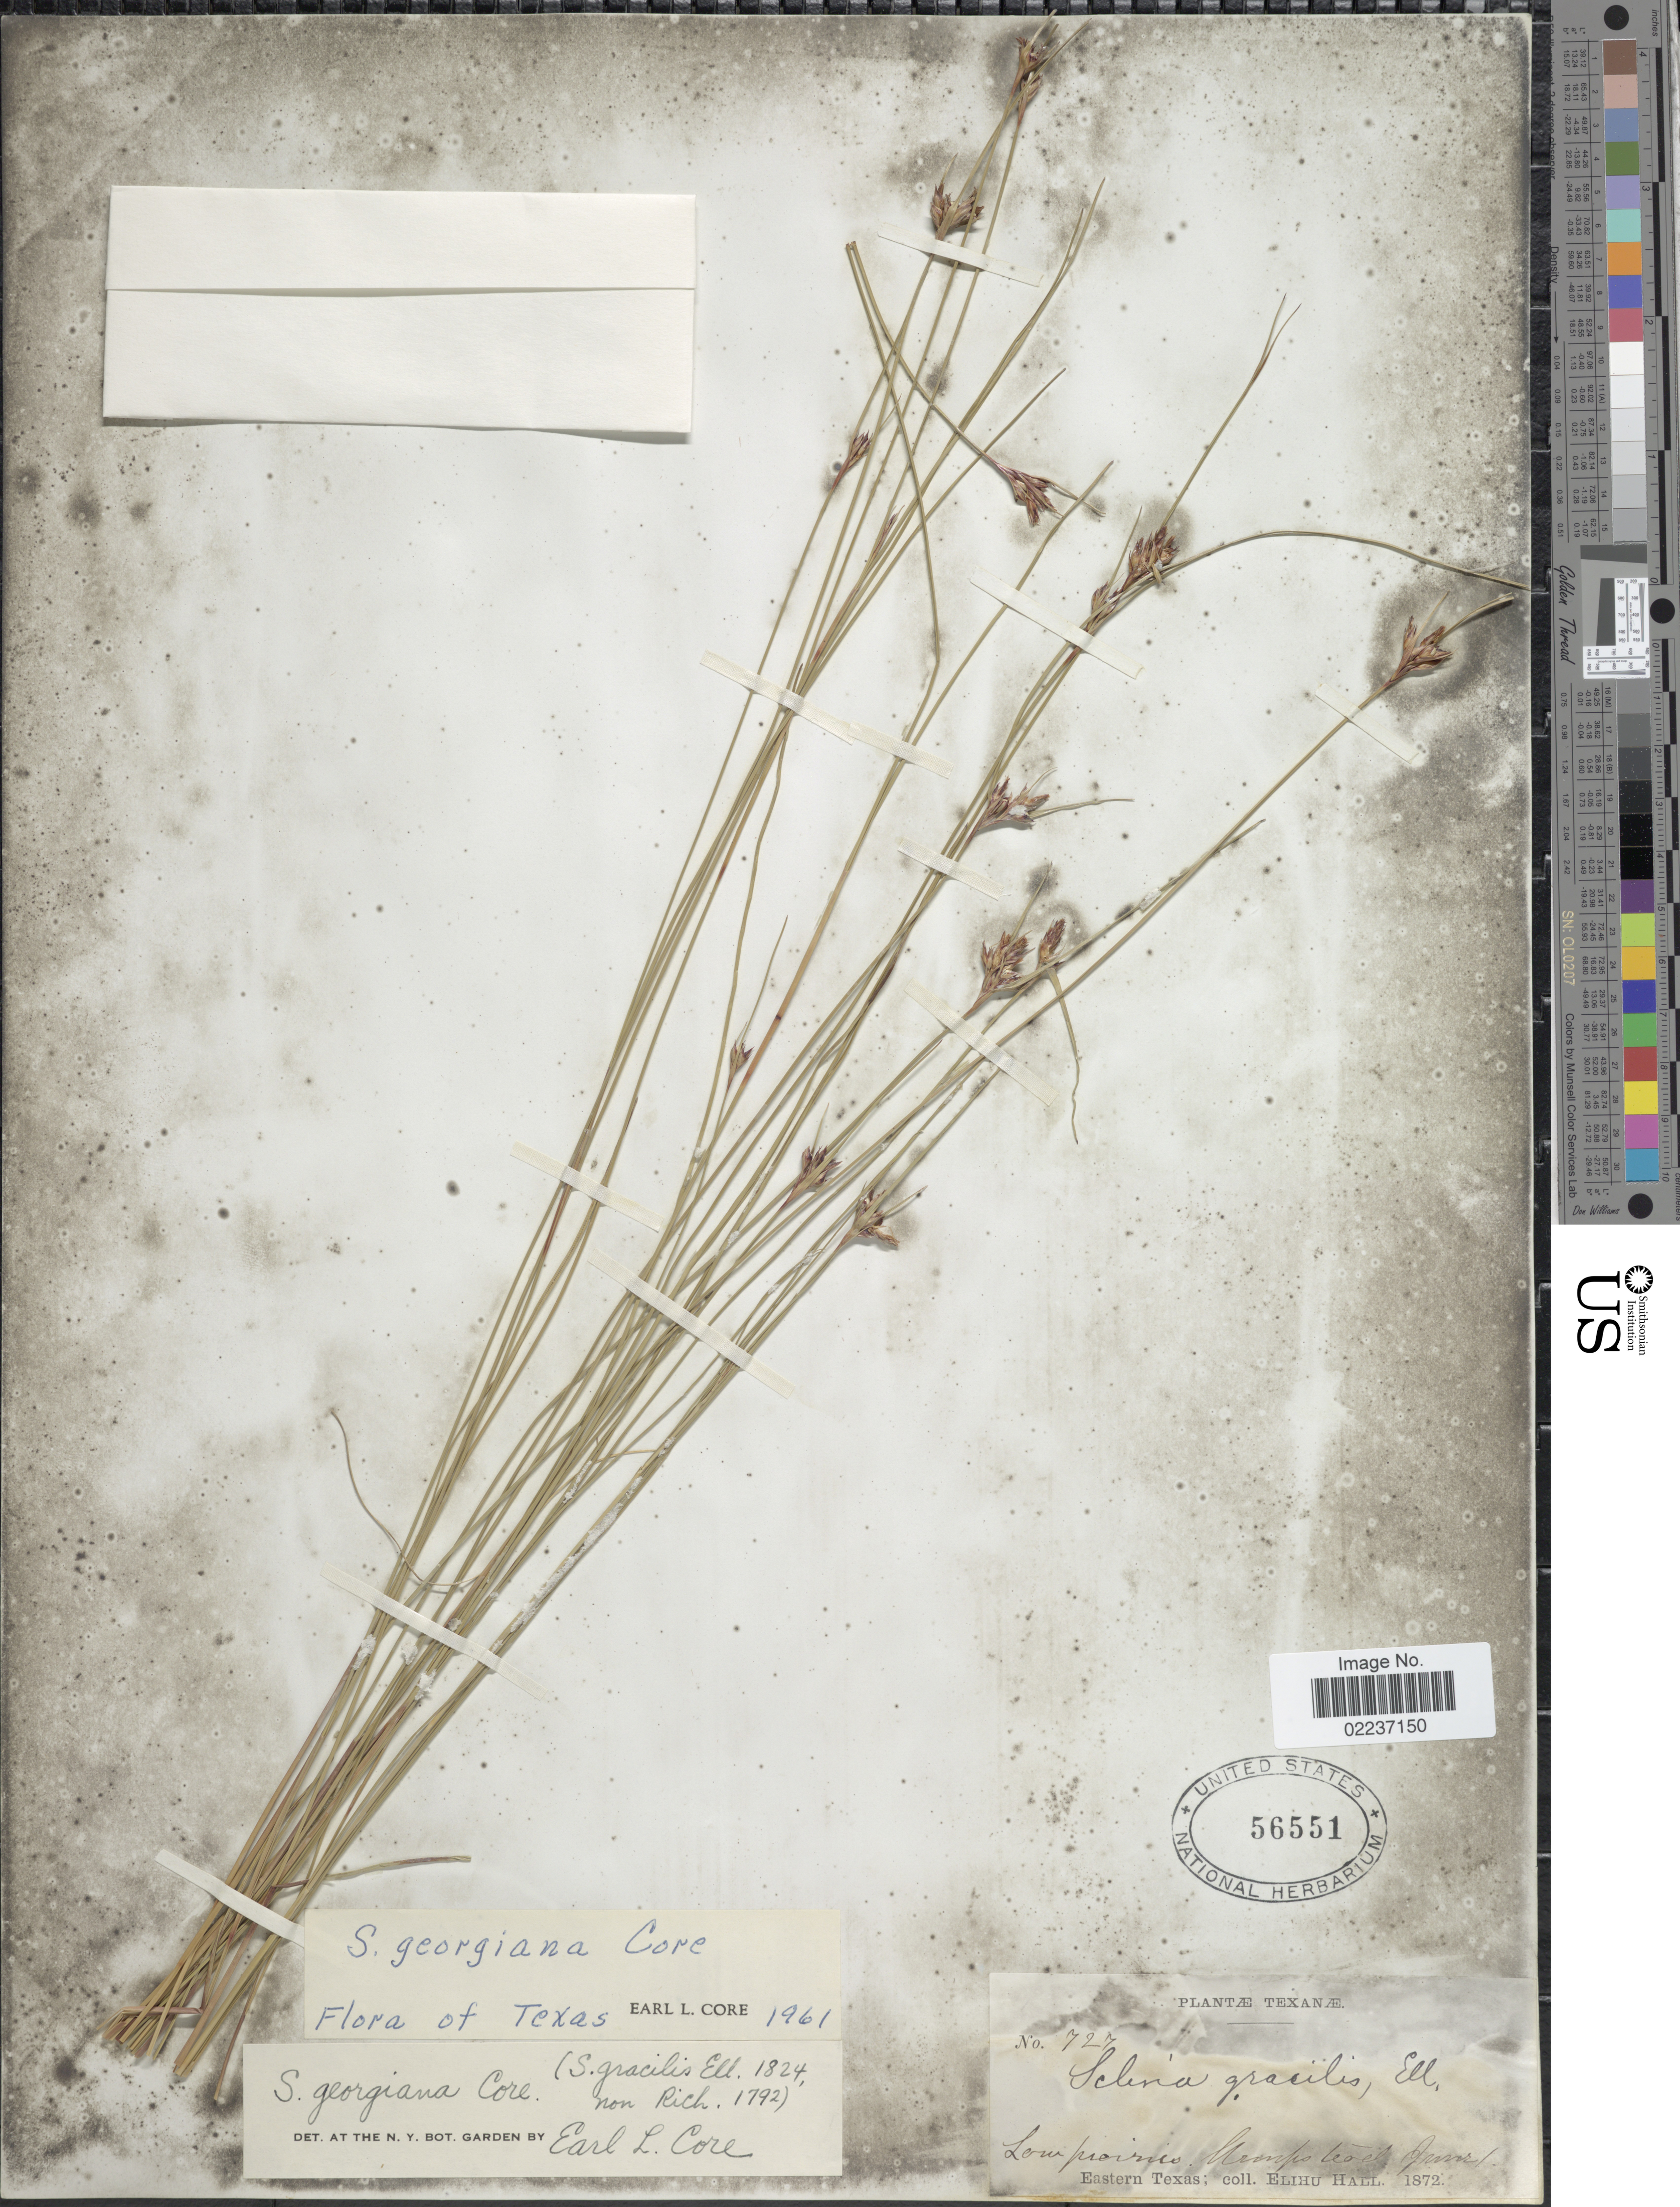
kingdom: Plantae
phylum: Tracheophyta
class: Liliopsida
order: Poales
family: Cyperaceae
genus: Scleria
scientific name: Scleria georgiana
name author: Core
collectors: E. Hall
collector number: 727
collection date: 1872-06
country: United States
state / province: Texas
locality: Low prairies: Hempstead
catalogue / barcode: US 56551